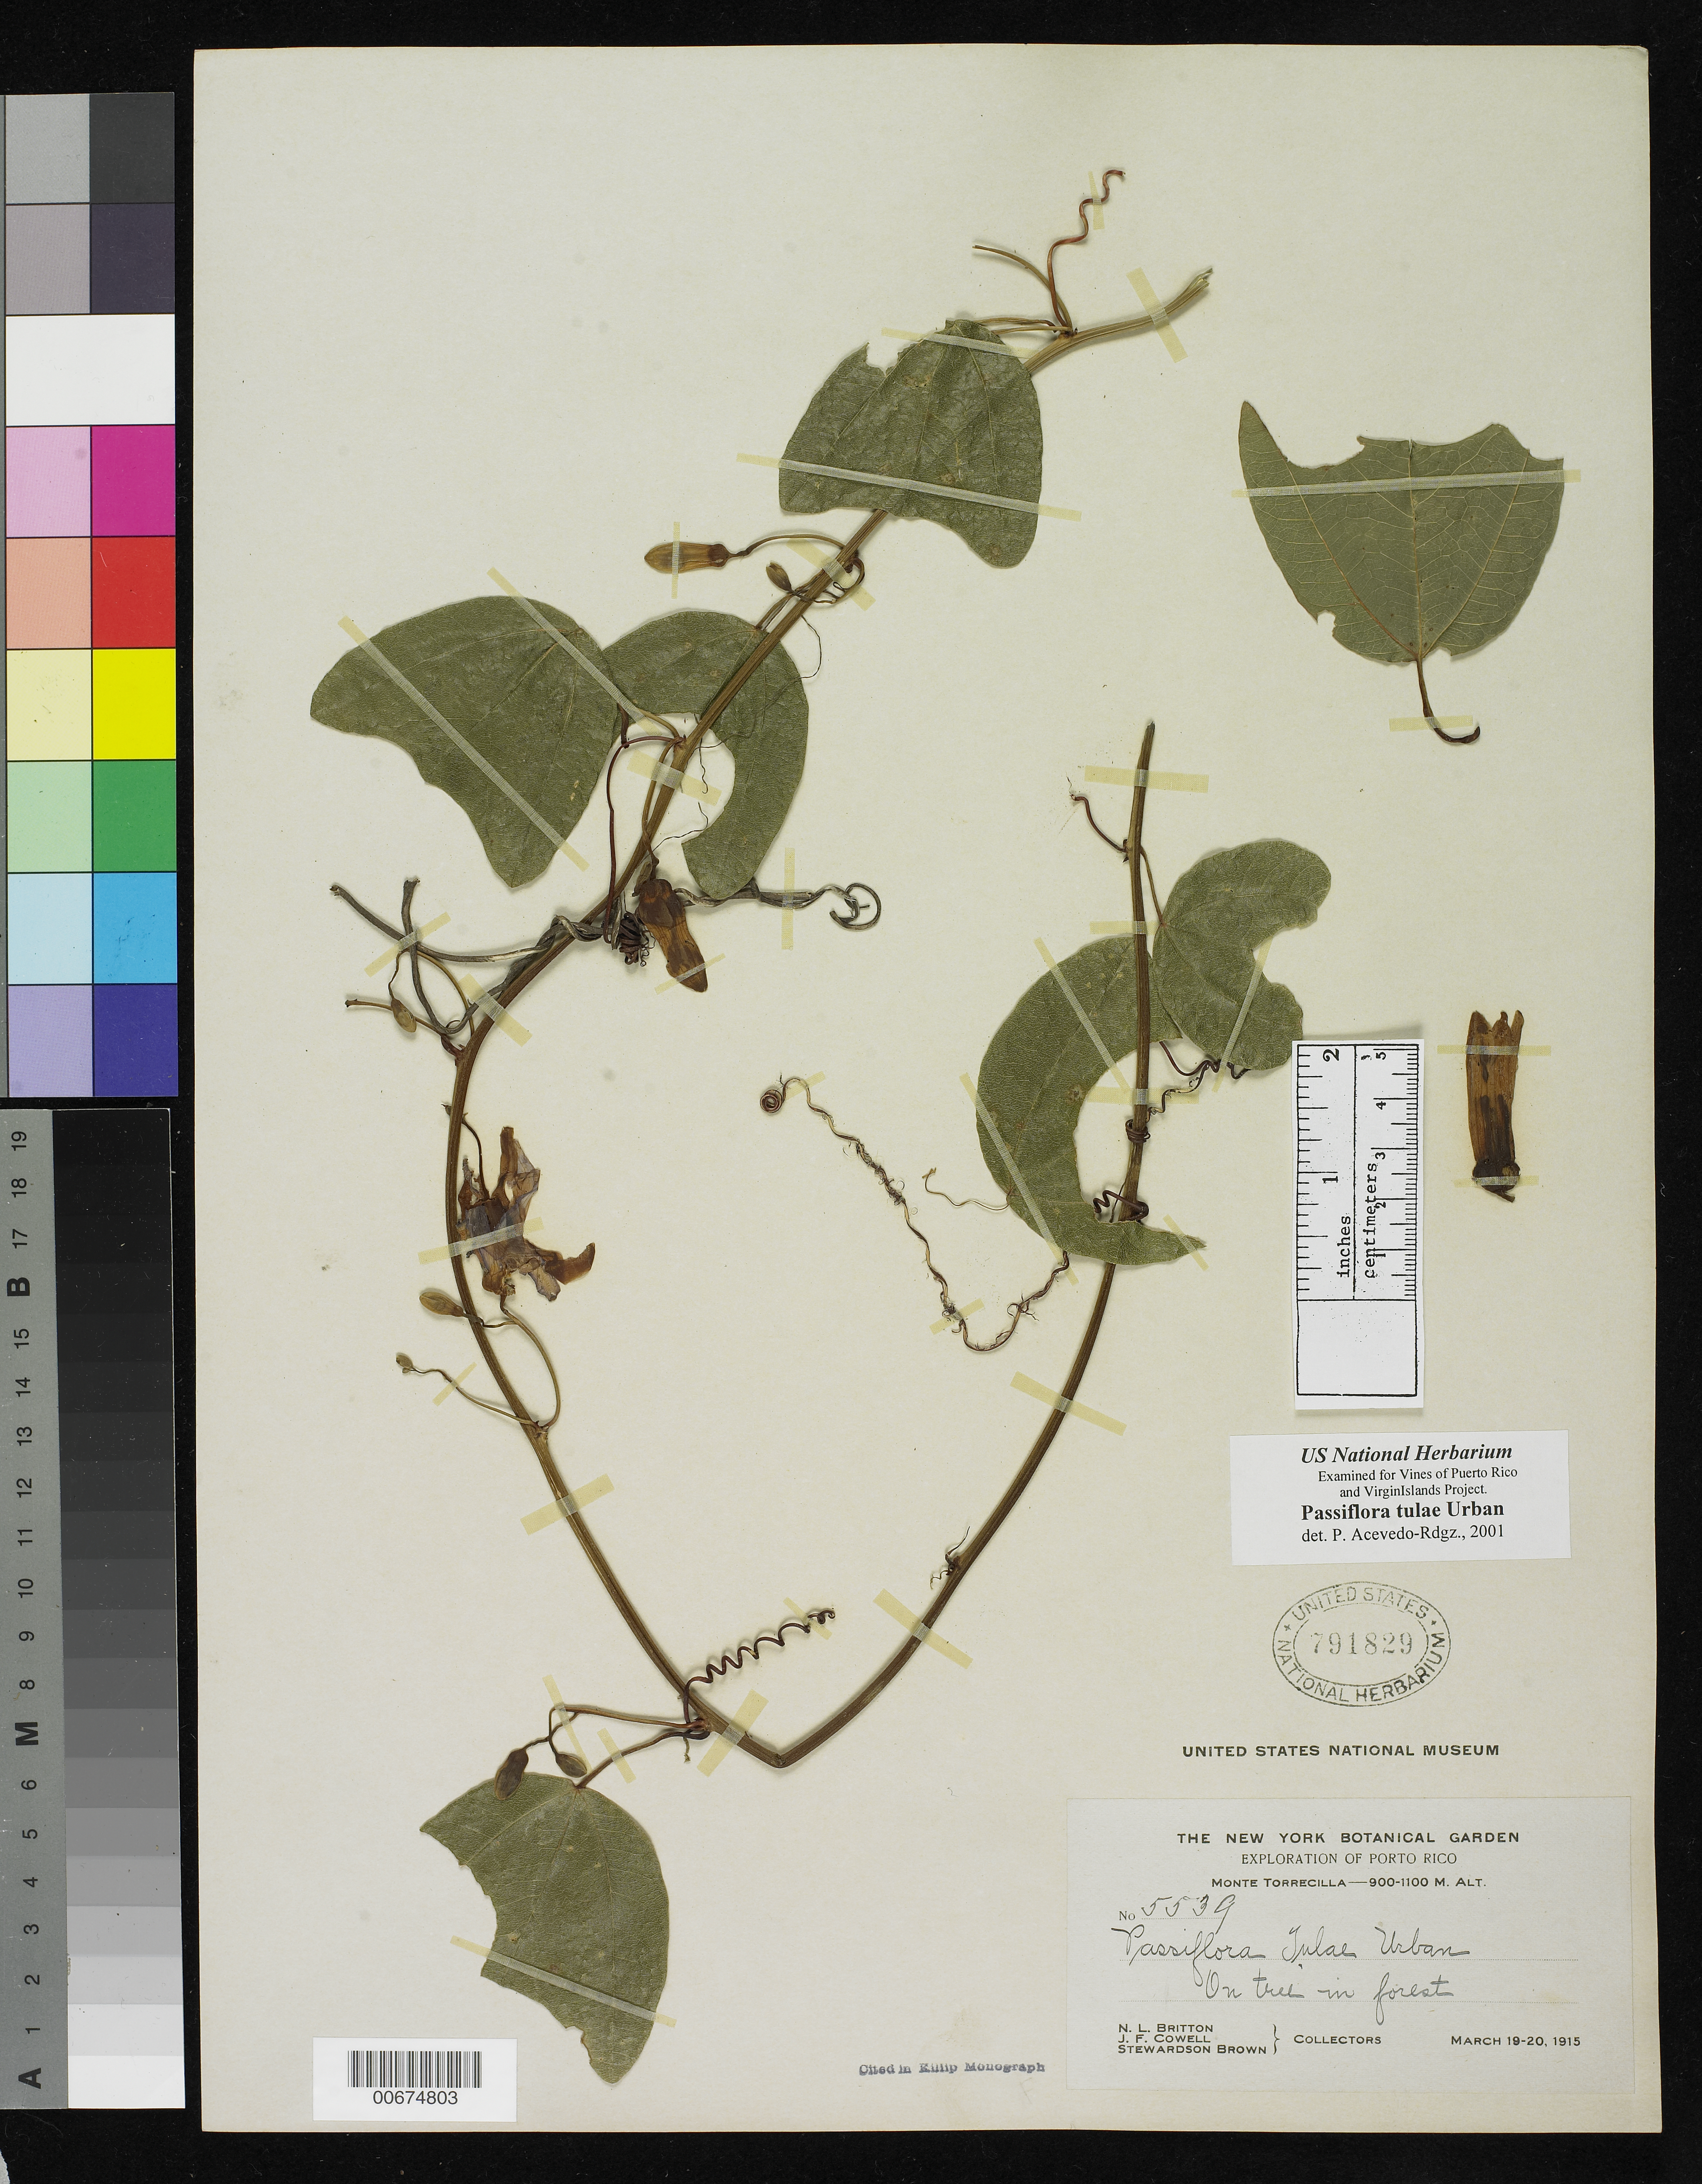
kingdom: Plantae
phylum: Tracheophyta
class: Magnoliopsida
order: Malpighiales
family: Passifloraceae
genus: Passiflora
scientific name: Passiflora tulae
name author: Urb.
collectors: N. Britton & et al.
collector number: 5539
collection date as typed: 19 Mar 1915 to 20 Mar 1915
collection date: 1915-03-19/1915-03-20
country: Puerto Rico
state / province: Barranquitas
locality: Monte Torrecilla. On tree in forest.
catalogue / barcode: US 791829